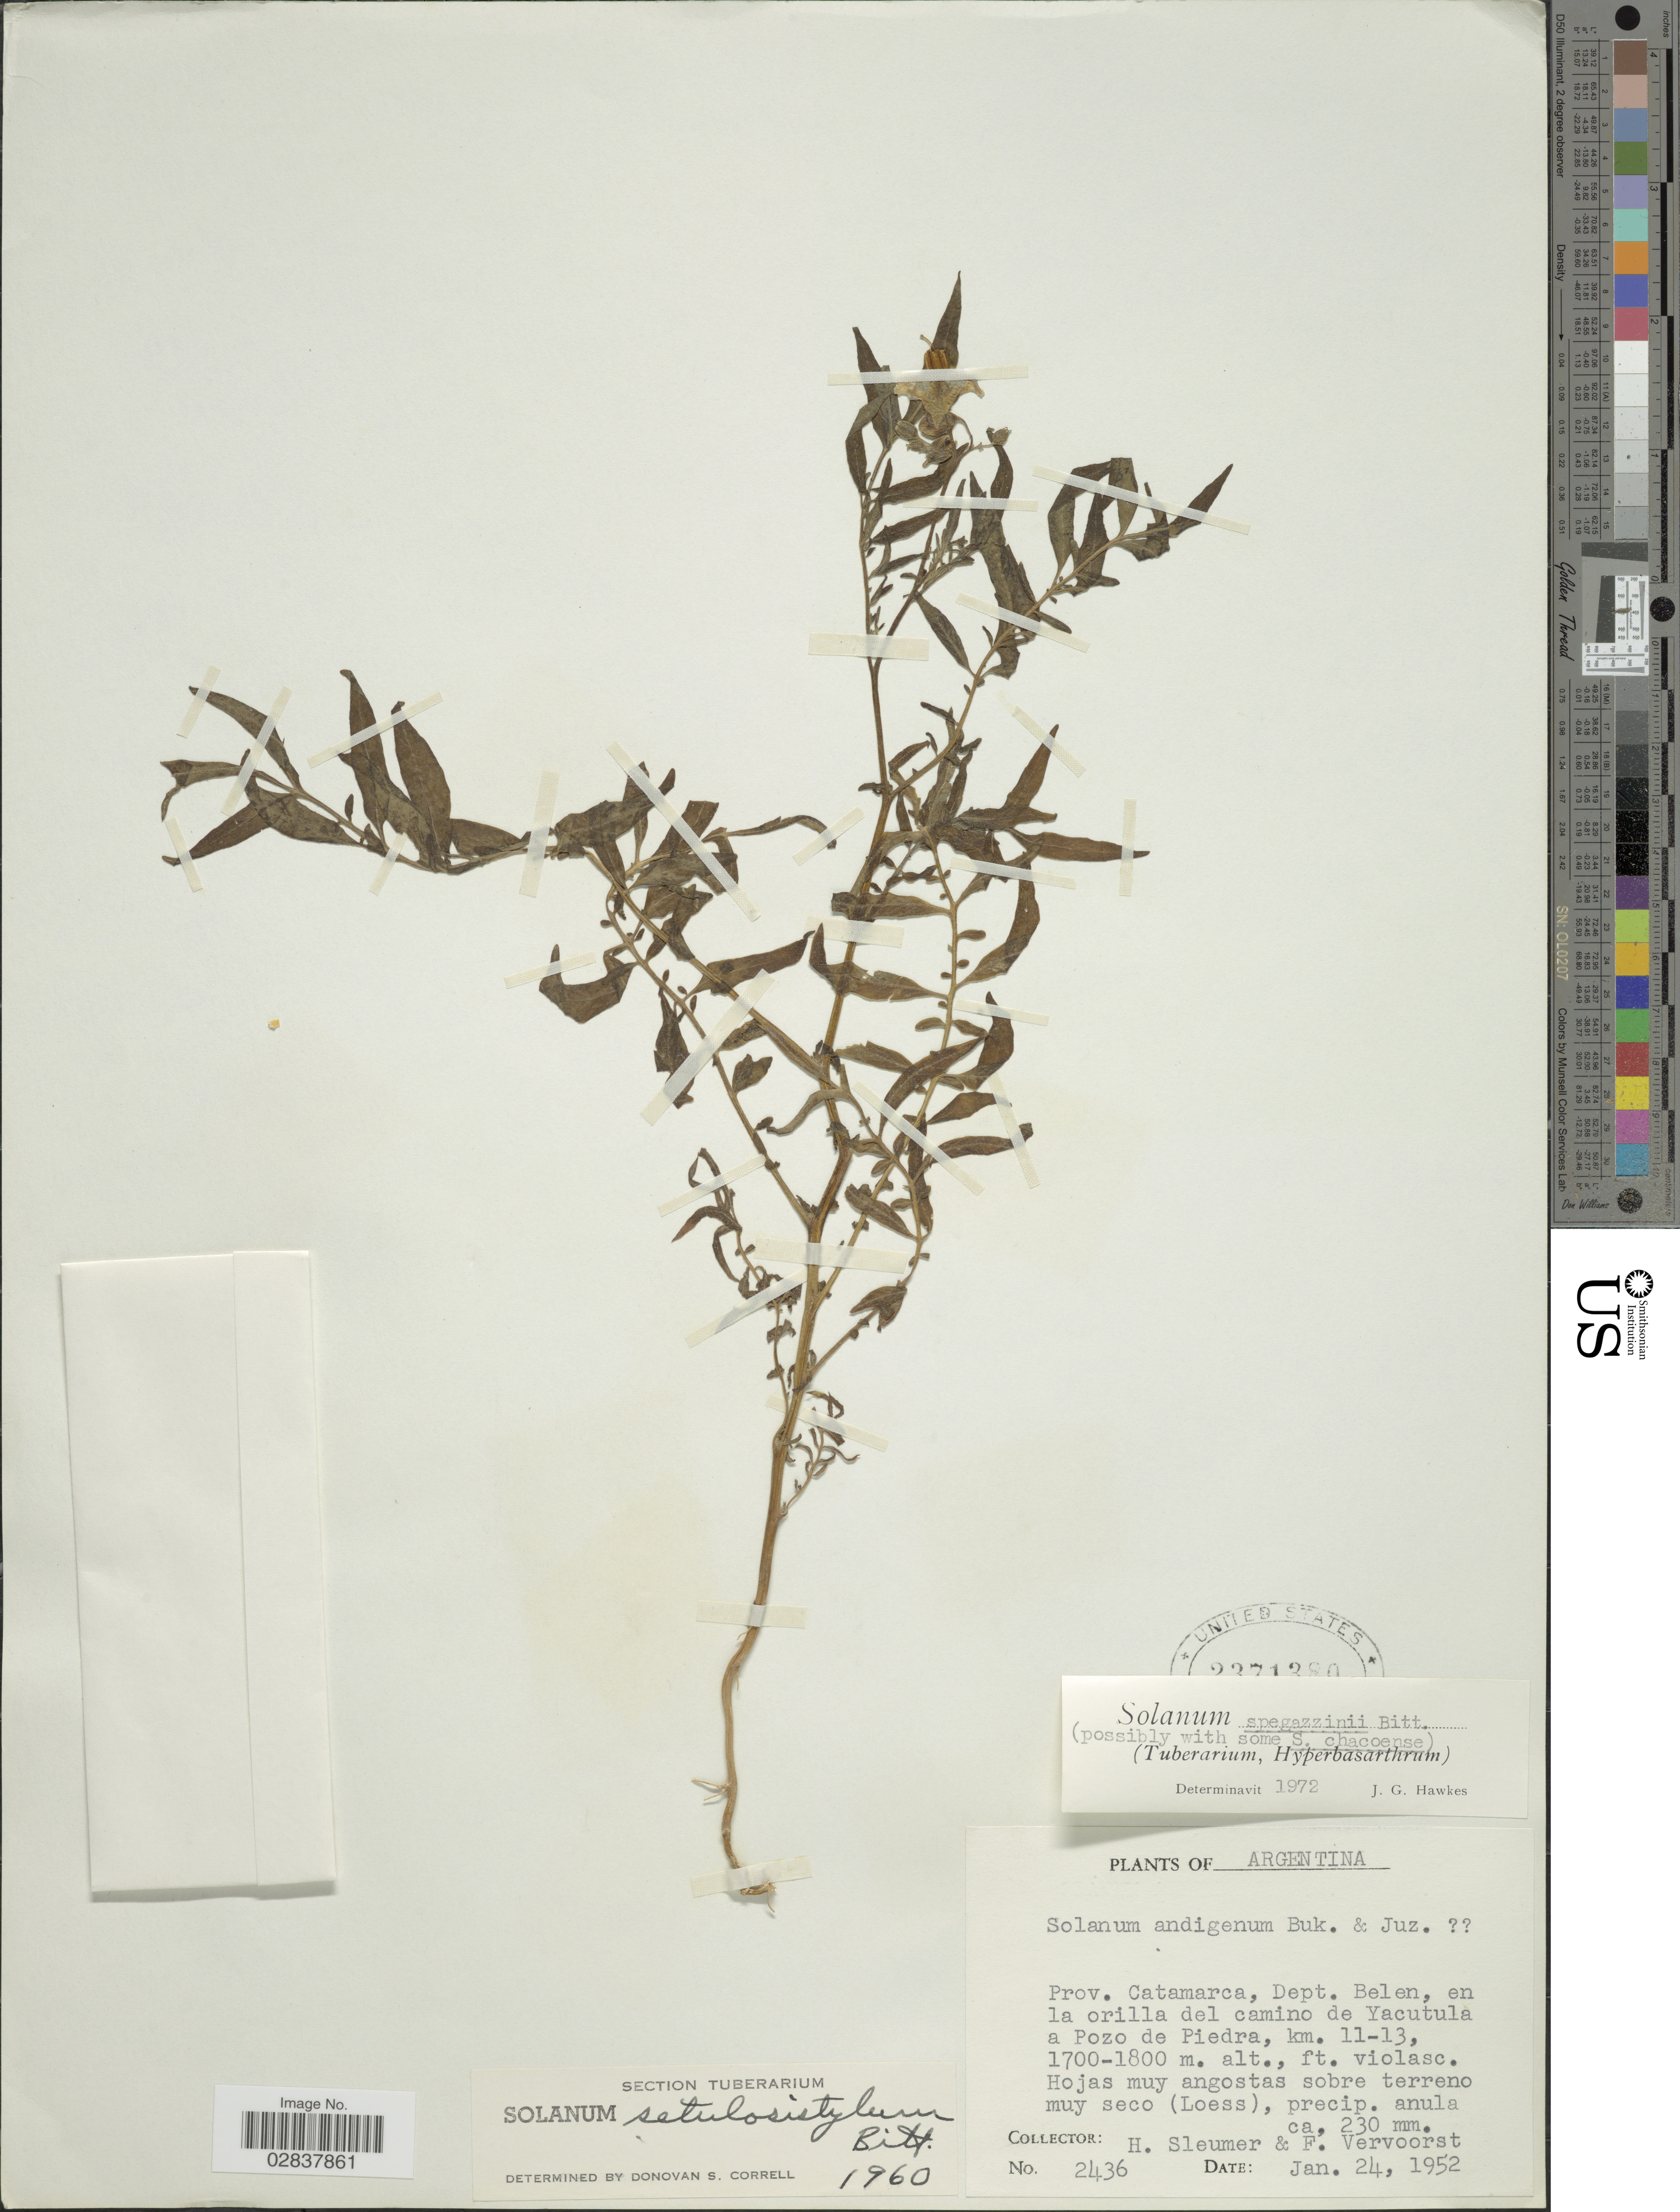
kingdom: Plantae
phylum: Tracheophyta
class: Magnoliopsida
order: Solanales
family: Solanaceae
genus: Solanum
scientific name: Solanum spegazzinii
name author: Bitt.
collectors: H. O. Sleumer & F. Vervoorst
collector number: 2436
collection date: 1952-01-24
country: Argentina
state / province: Catamarca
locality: Dept. Belen, en la orilla del camino de Yacutula a Pozo de Piedra, km. 11-13.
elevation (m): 1700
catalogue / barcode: US 2371380